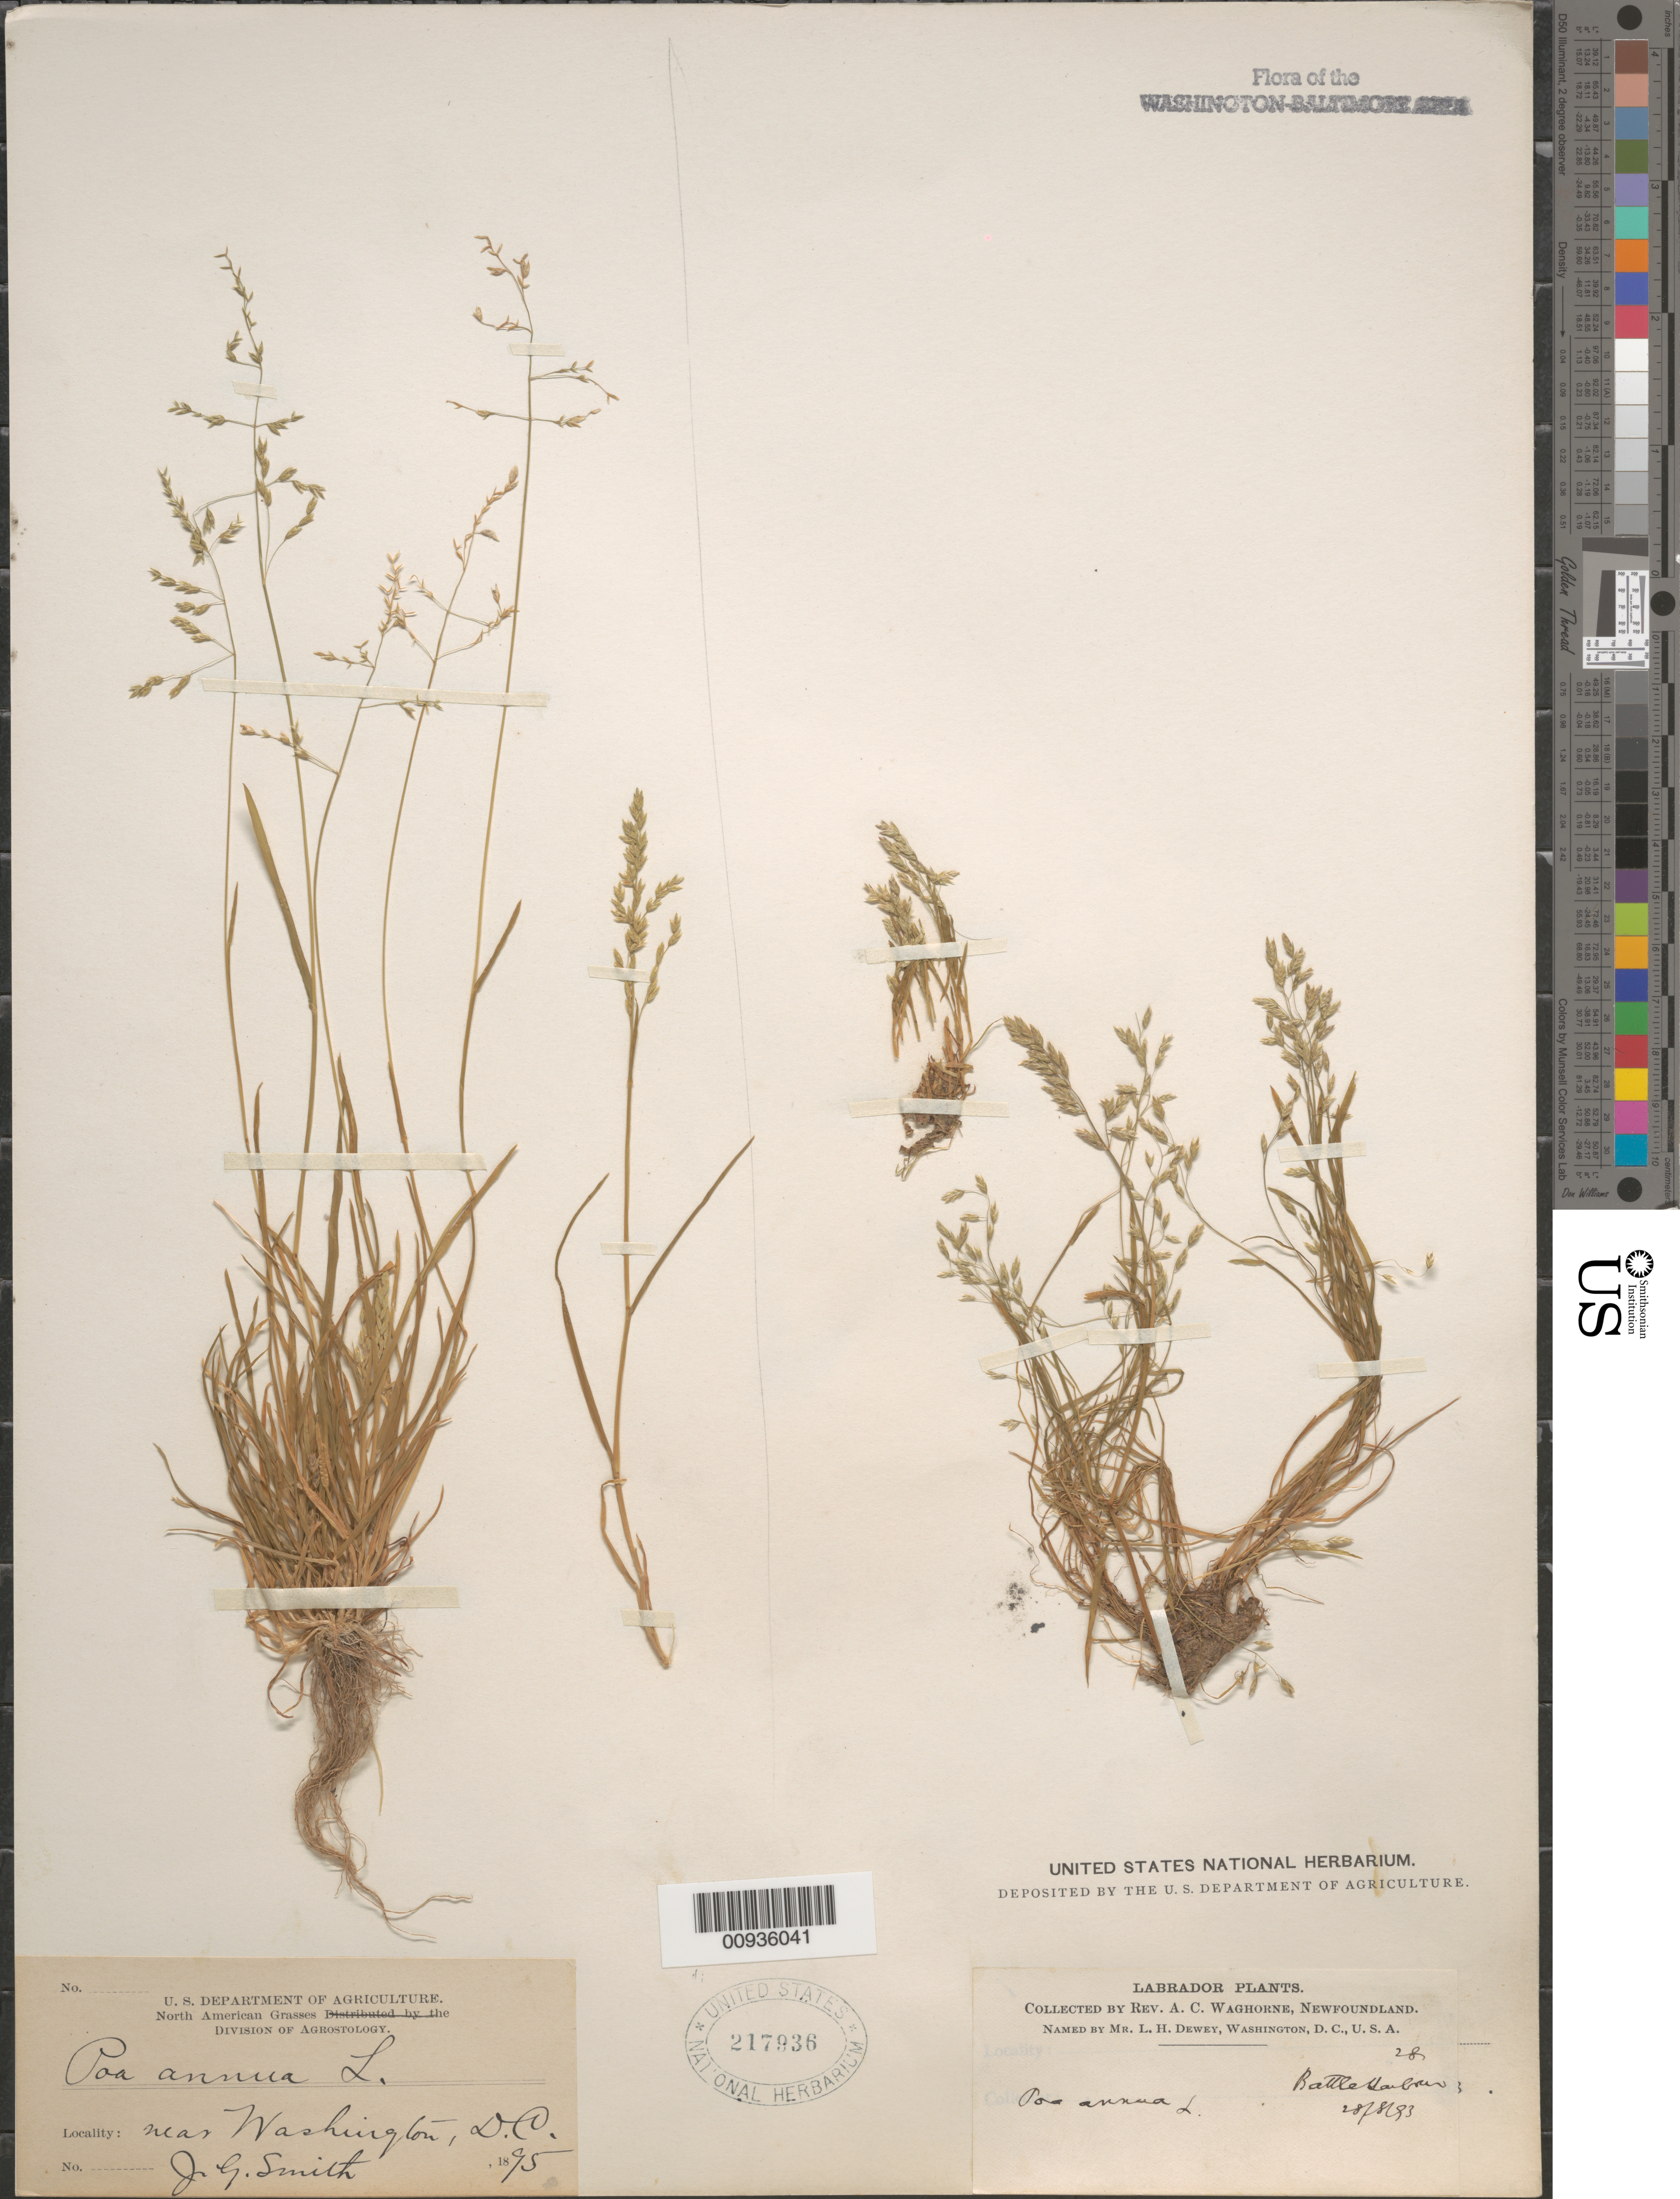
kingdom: Plantae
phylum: Tracheophyta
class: Liliopsida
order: Poales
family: Poaceae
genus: Poa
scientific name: Poa annua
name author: L.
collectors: J. G. Smith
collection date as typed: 1895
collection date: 1895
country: United States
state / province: District of Columbia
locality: Near Washington DC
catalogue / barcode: US 217936